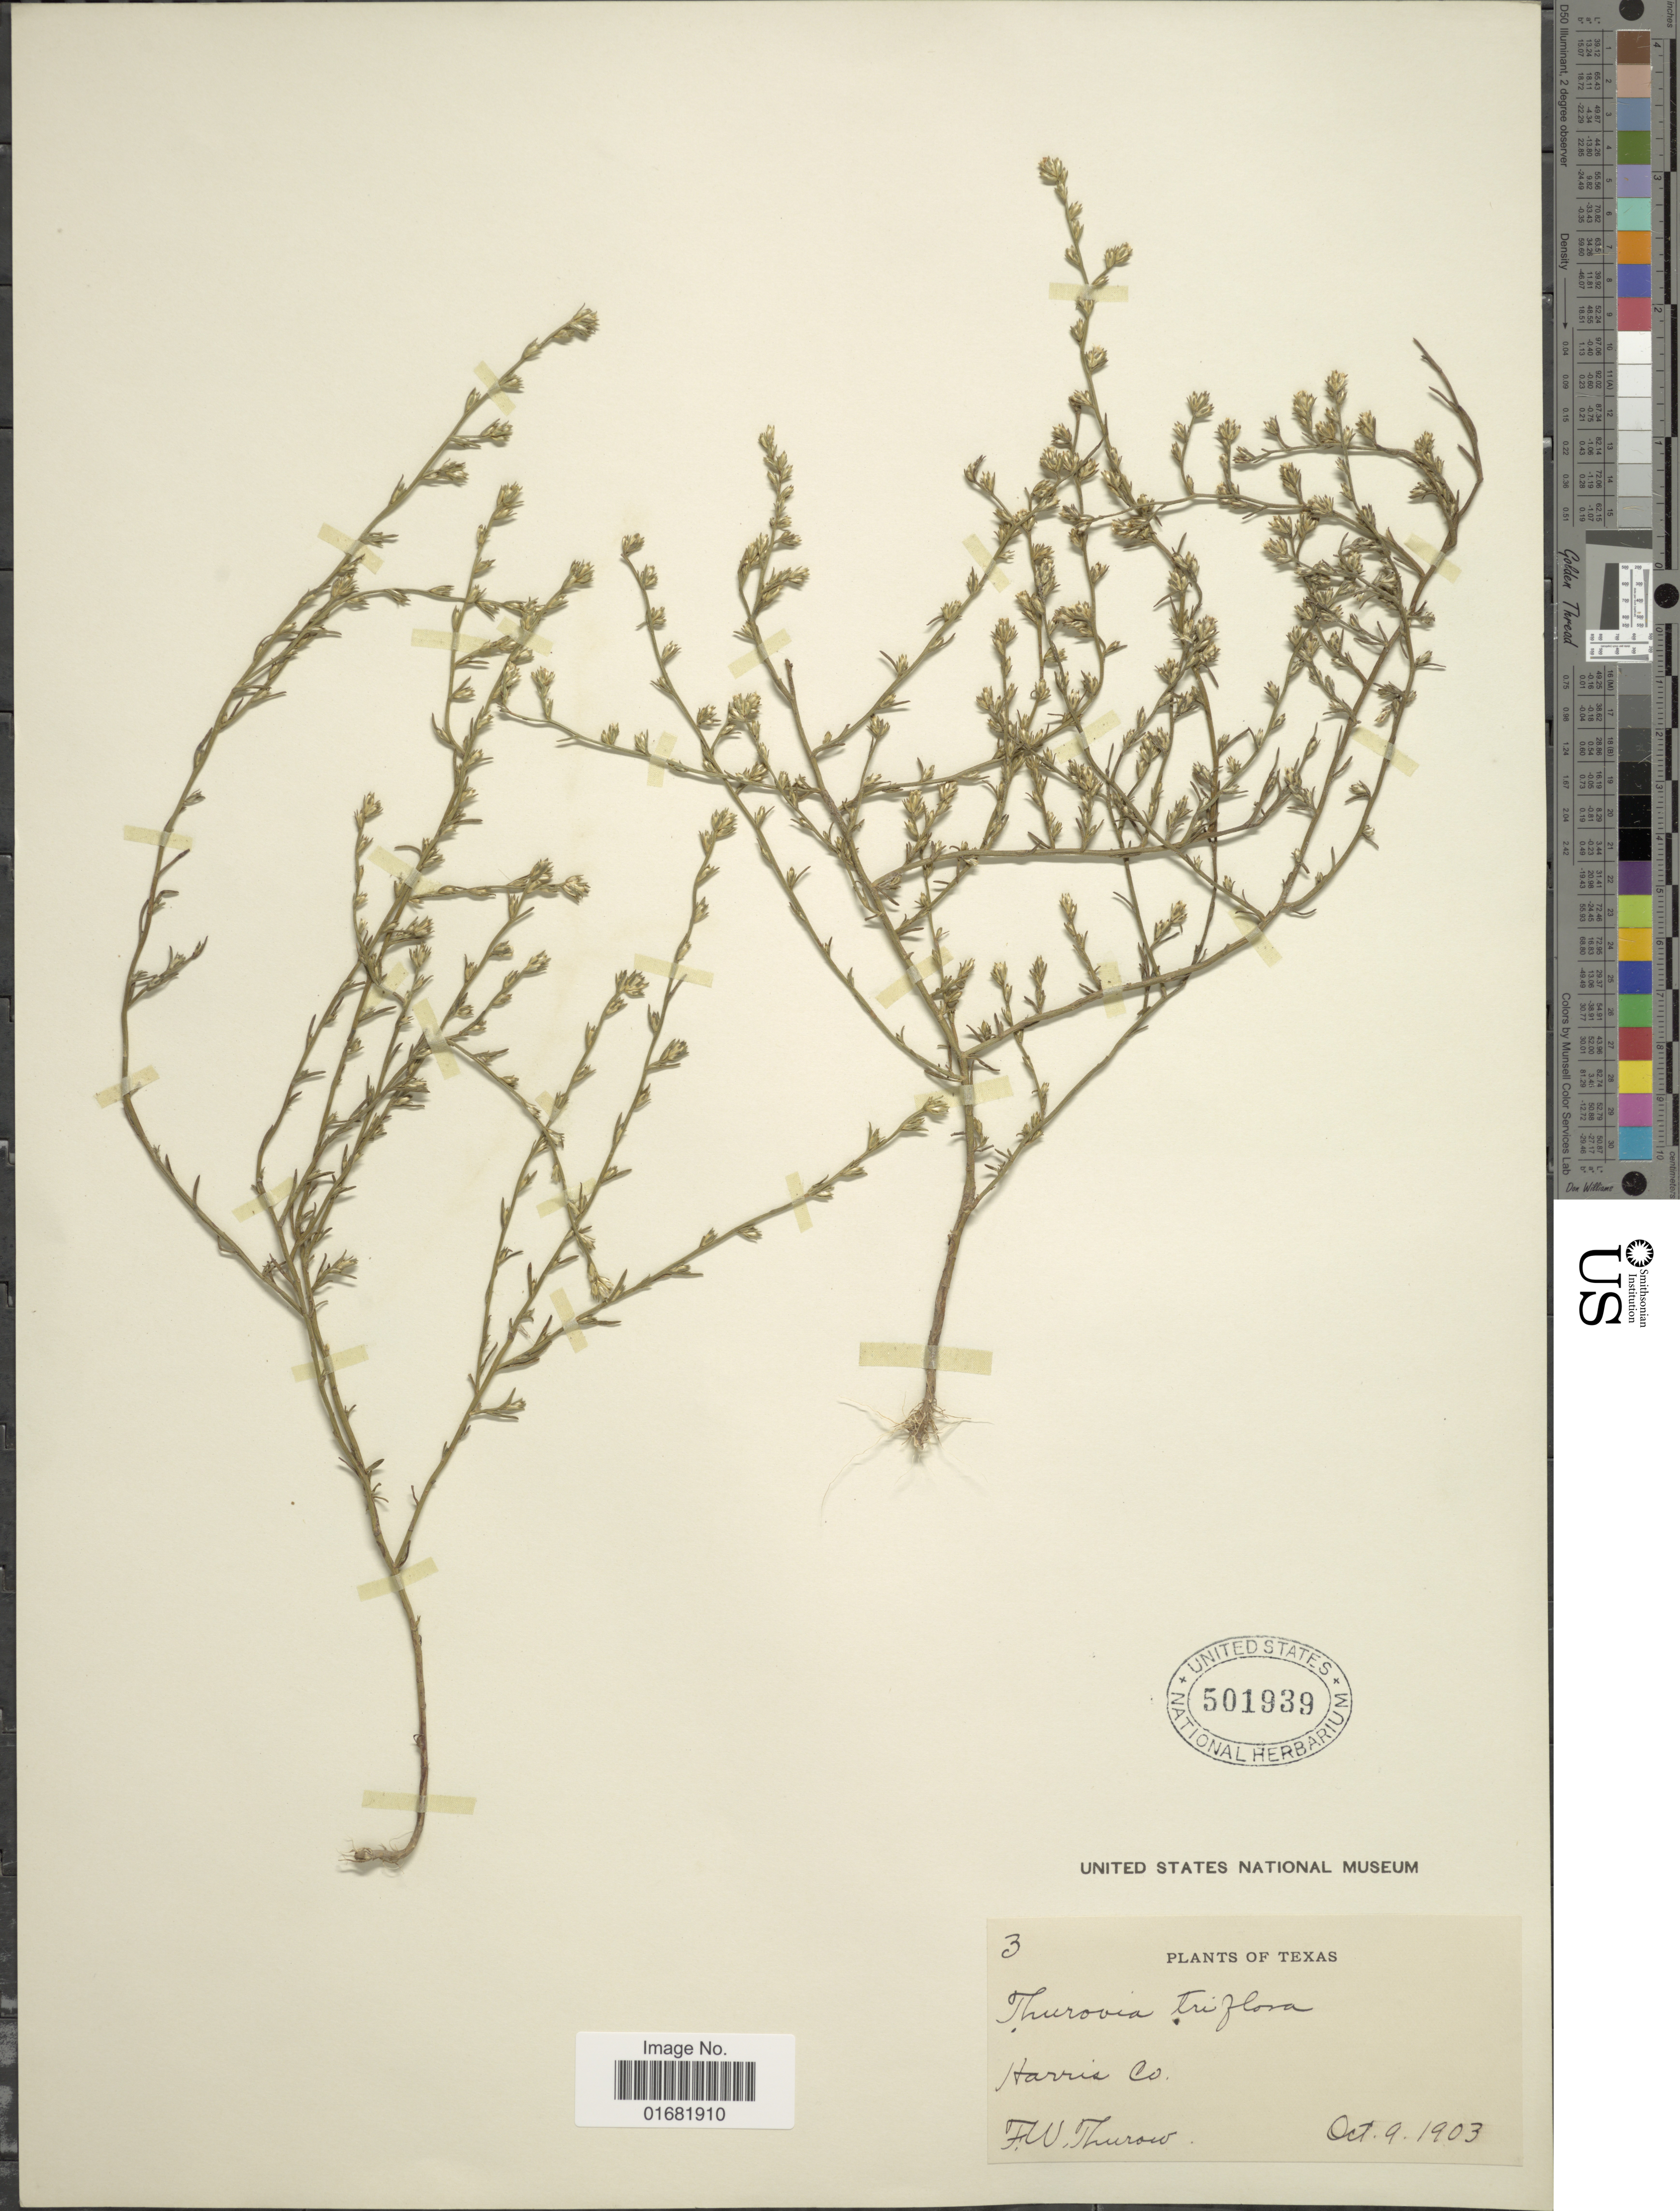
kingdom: Plantae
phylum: Tracheophyta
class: Magnoliopsida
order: Asterales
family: Asteraceae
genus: Thurovia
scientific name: Thurovia triflora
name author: Rose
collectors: F. W. Thurow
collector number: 3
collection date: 1903-10-09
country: United States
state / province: Texas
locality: Harris Co.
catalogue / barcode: US 501939